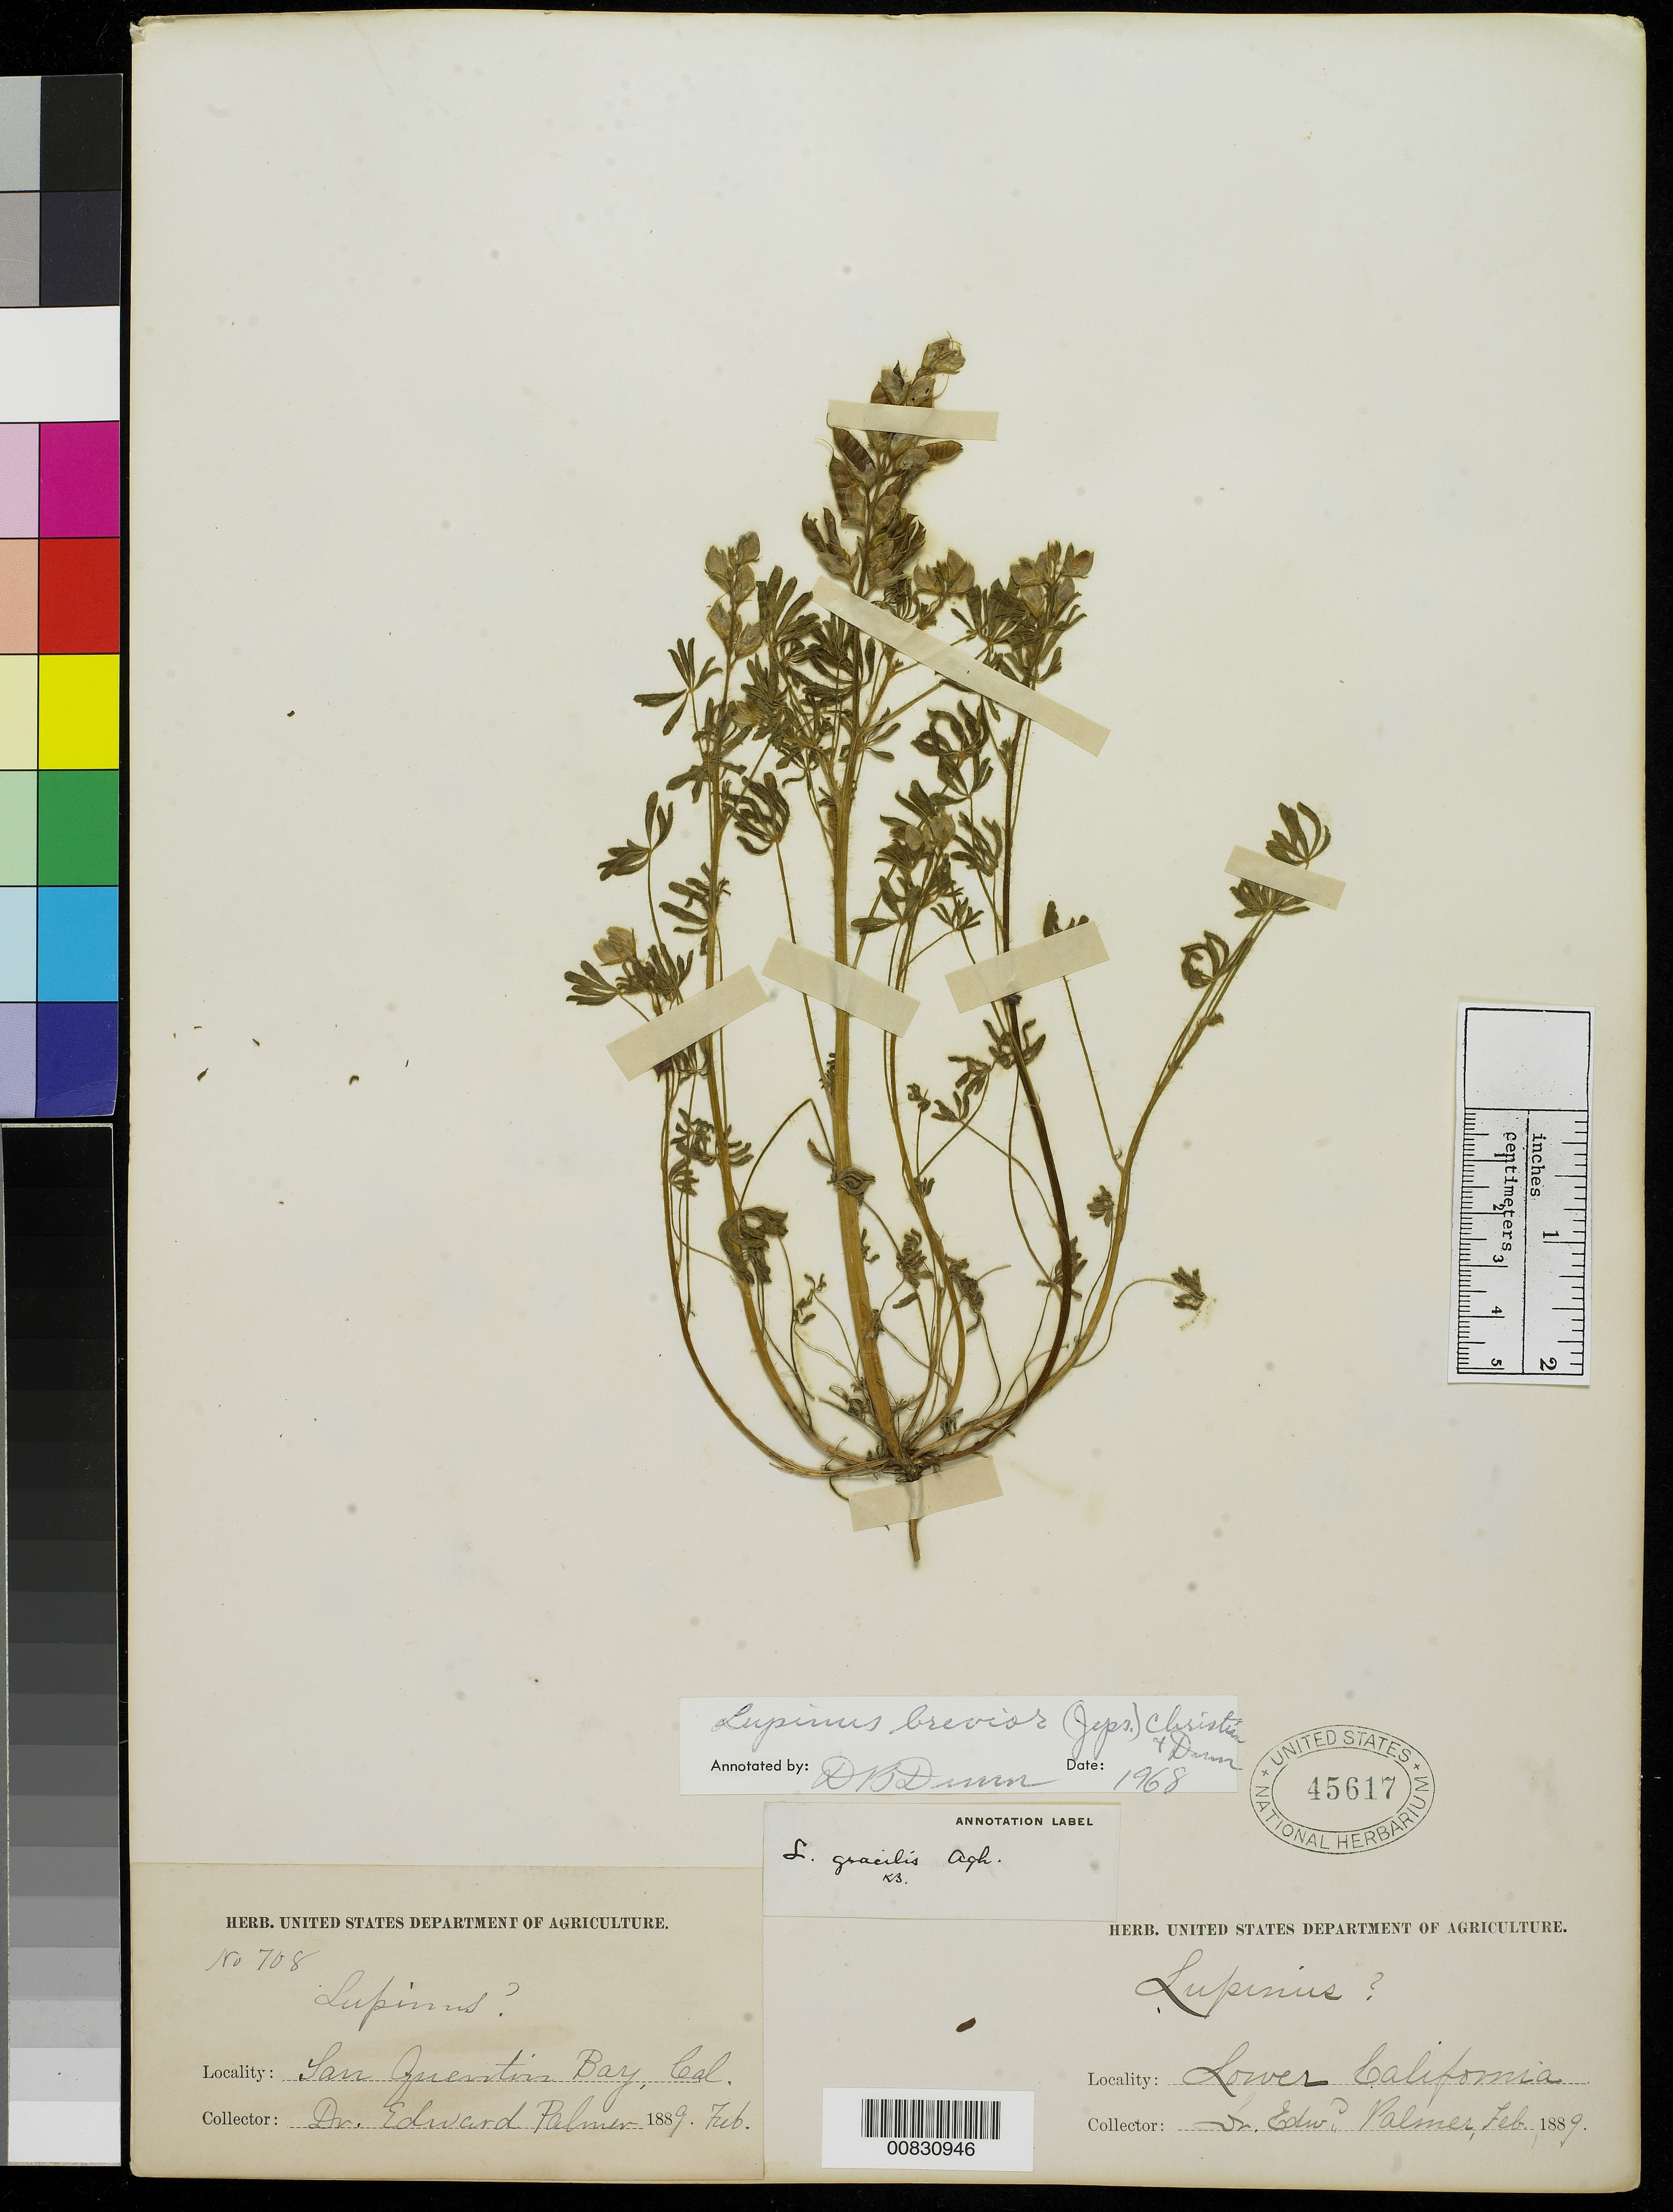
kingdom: Plantae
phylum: Tracheophyta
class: Magnoliopsida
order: Fabales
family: Fabaceae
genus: Lupinus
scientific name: Lupinus brevior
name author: (Jeps.) J.A. Christian & D.B. Dunn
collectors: E. Palmer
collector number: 708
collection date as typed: Feb 1889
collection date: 1889-02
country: Mexico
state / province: Baja California Norte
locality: San Quentin Bay, Baja California.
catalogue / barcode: US 45617